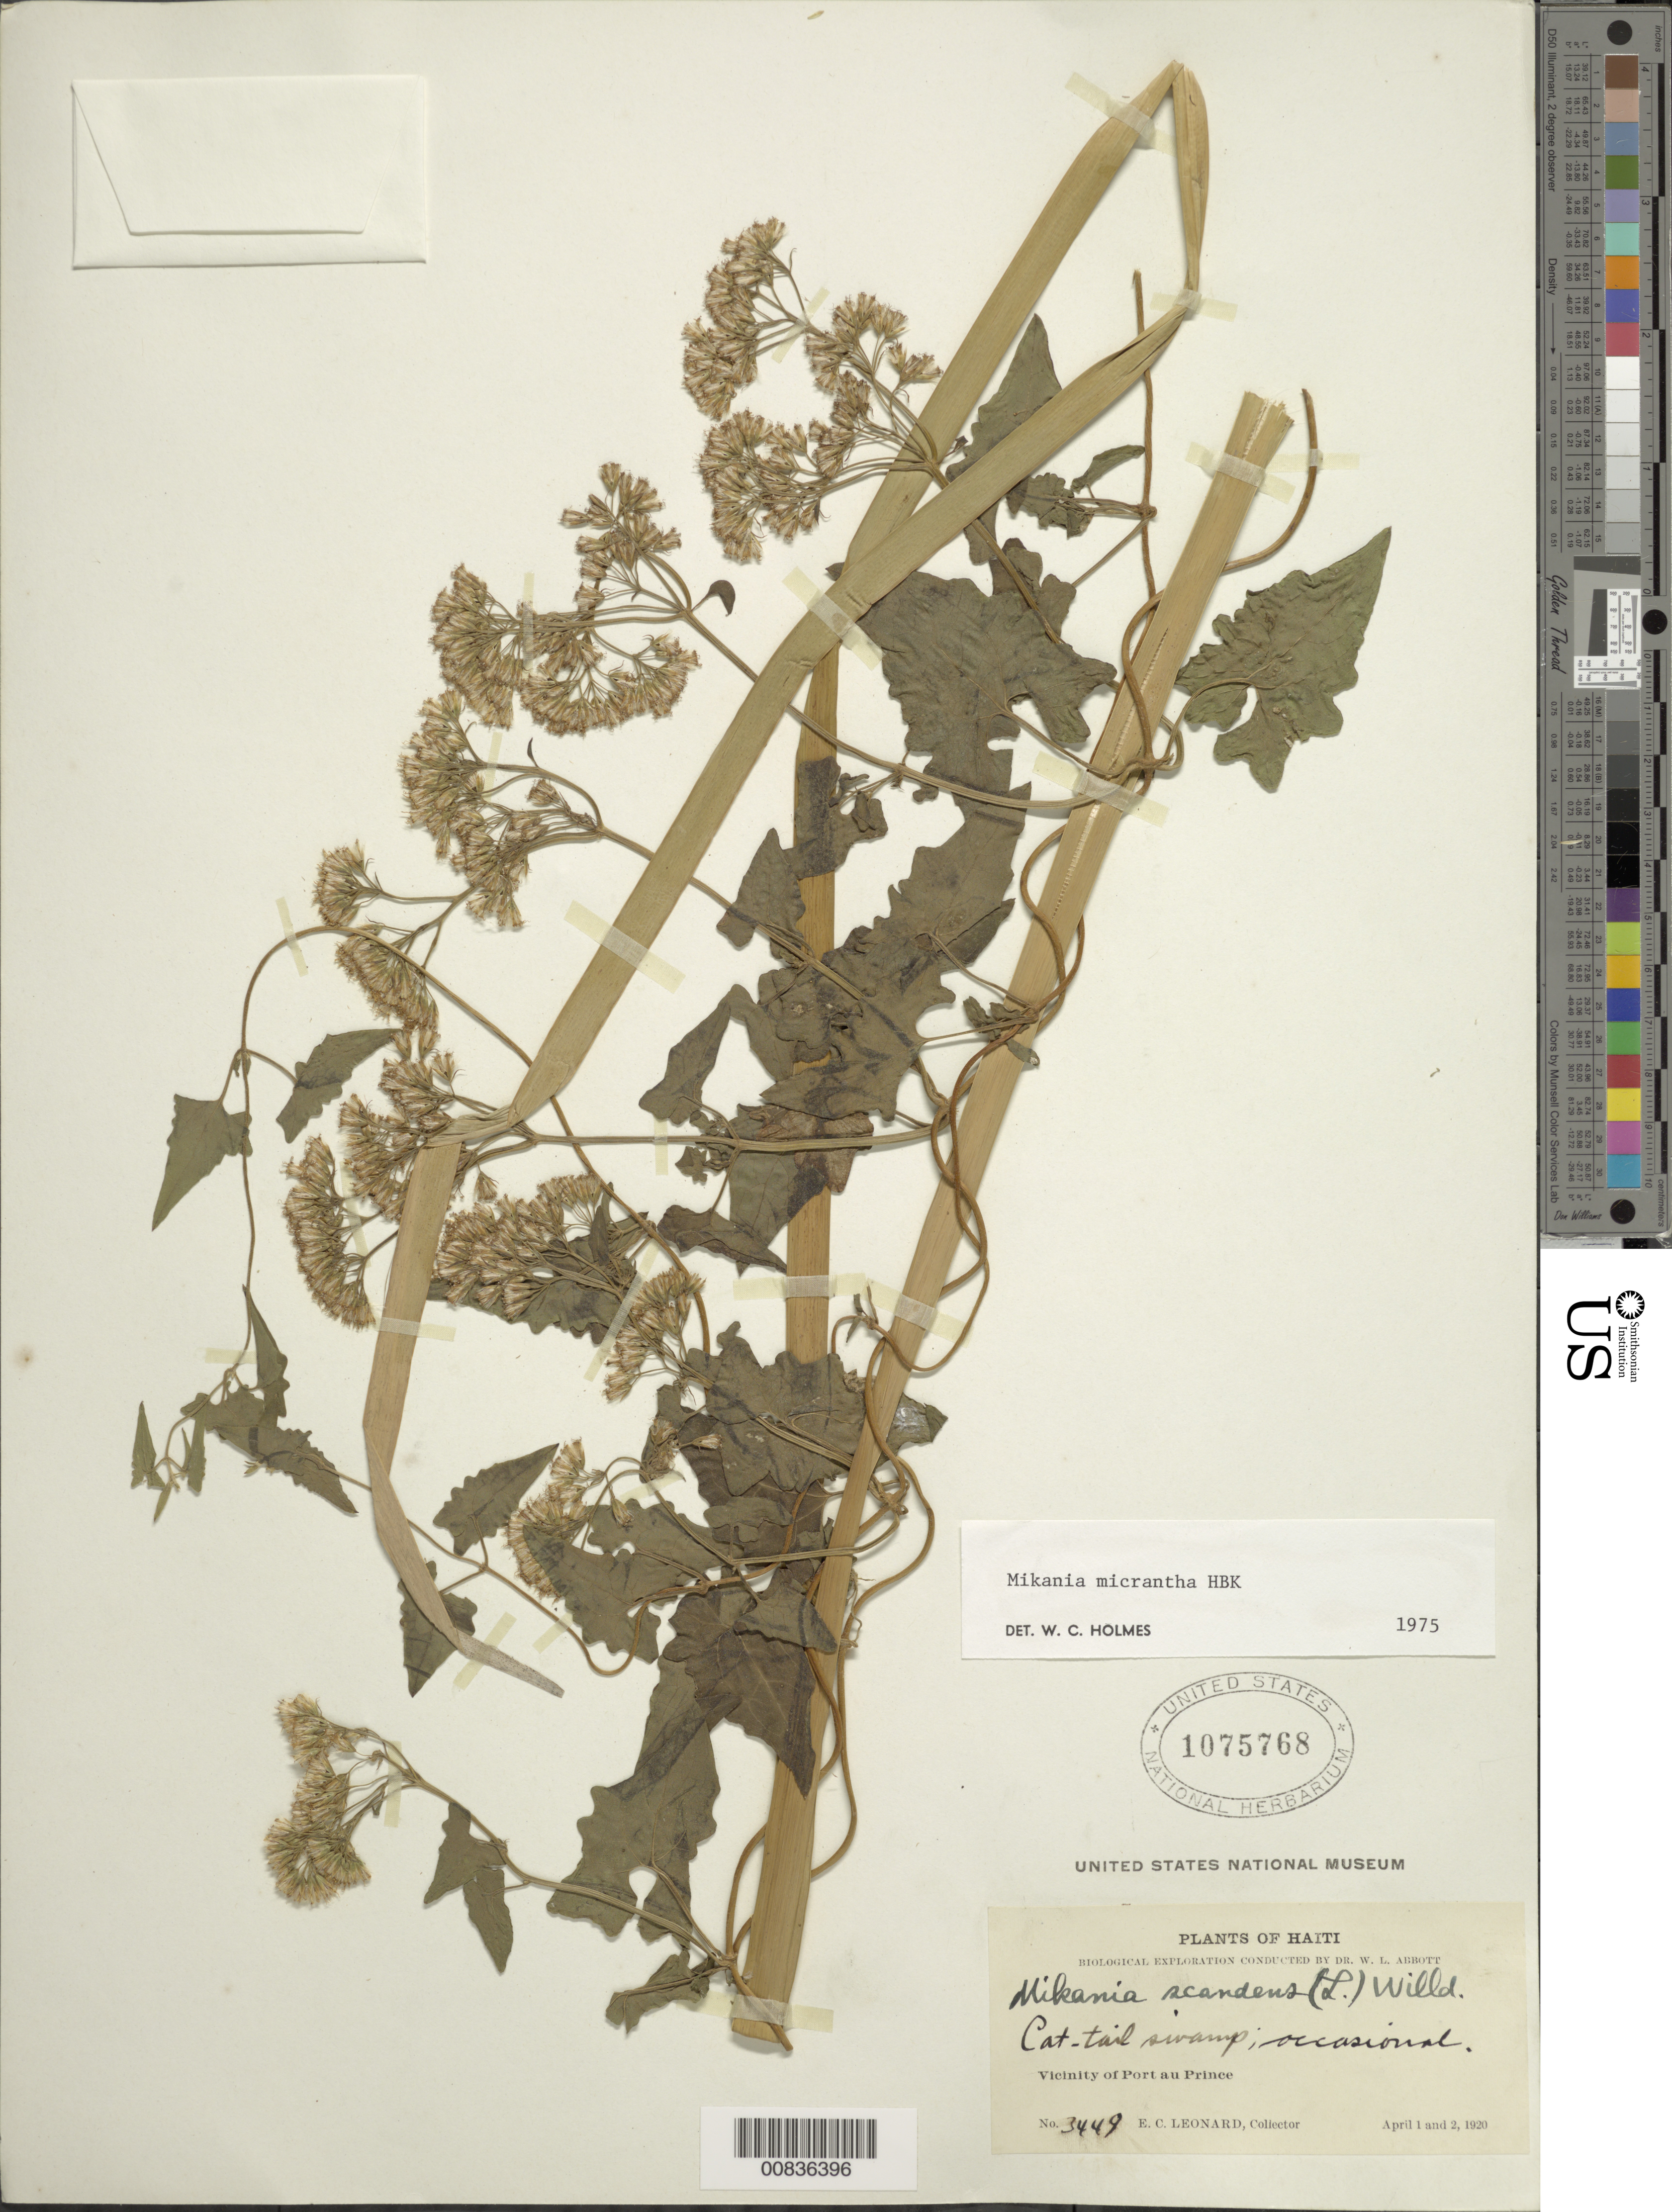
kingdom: Plantae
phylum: Tracheophyta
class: Magnoliopsida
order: Asterales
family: Asteraceae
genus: Mikania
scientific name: Mikania micrantha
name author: Kunth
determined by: Holmes, W. C.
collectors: E. C. Leonard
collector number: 3449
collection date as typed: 01 Apr 1920 and 02 Apr 1920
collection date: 1920-04-01,1920-04-02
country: Haiti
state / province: Ouest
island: Hispaniola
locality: Vicinity of Port au Prince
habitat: Cat-tail swamp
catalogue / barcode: US 1075768